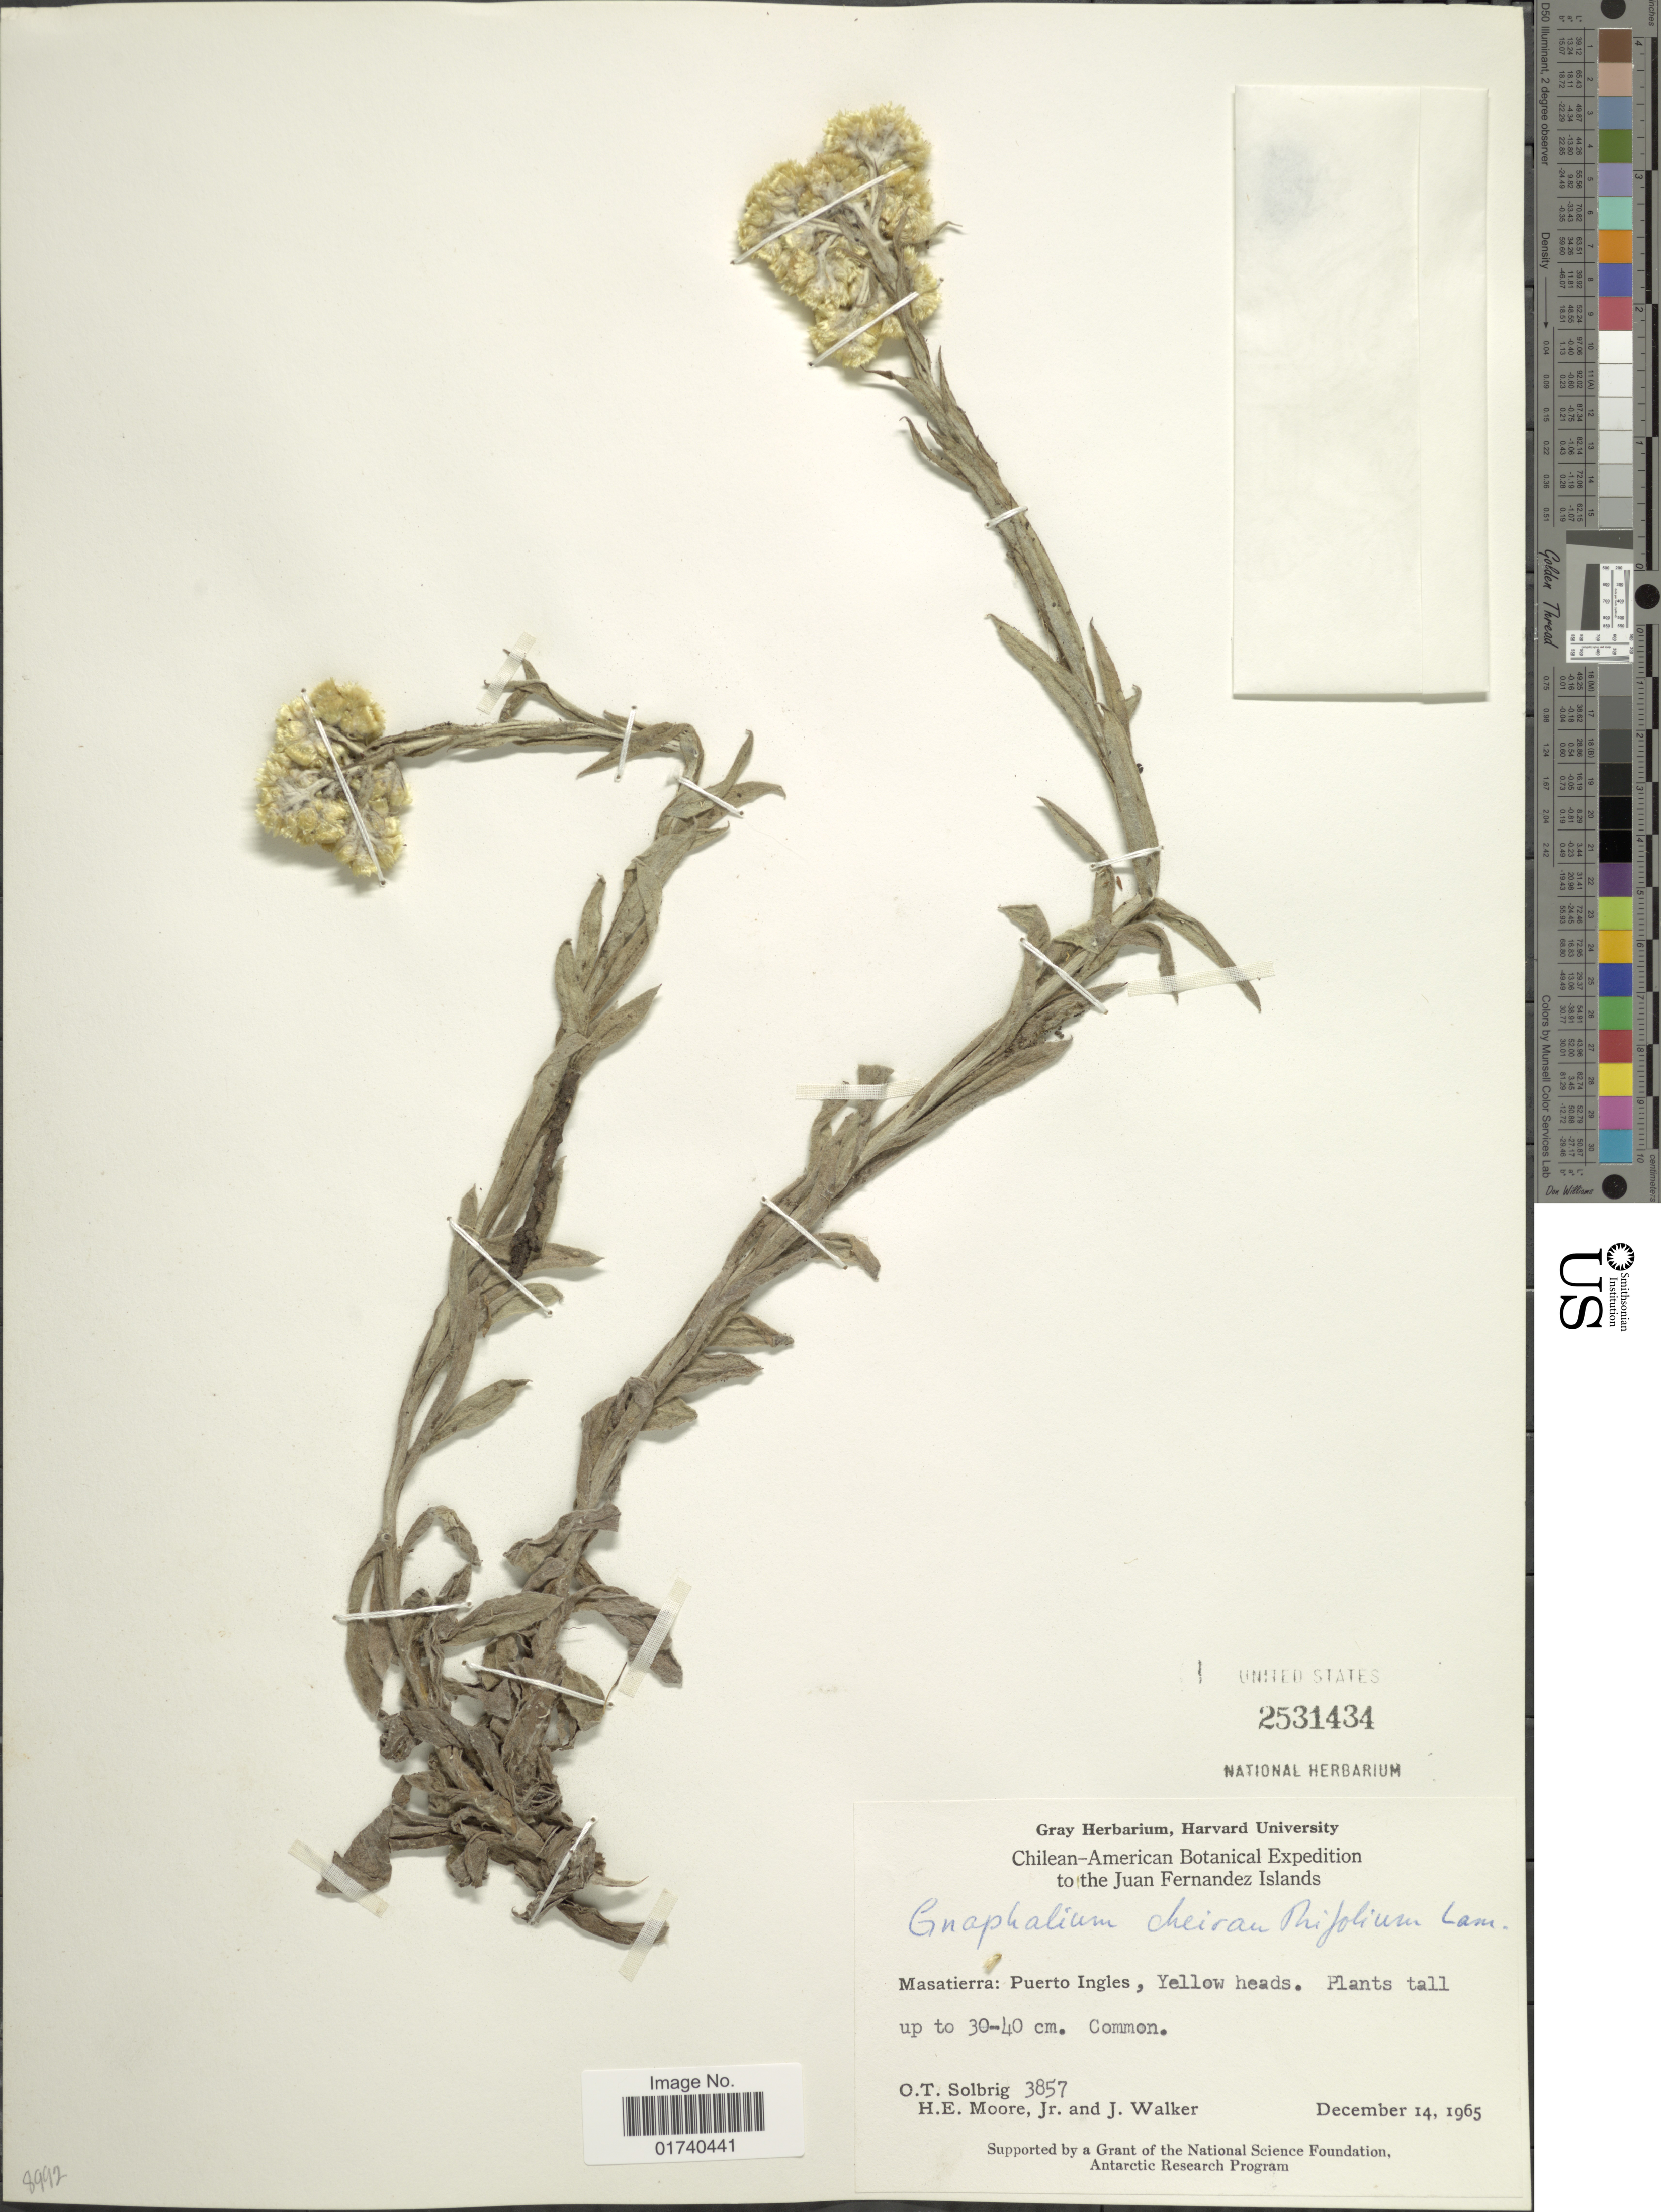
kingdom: Plantae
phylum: Tracheophyta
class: Magnoliopsida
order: Asterales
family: Asteraceae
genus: Pseudognaphalium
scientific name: Pseudognaphalium cheiranthifolium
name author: (Lam.) Hilliard & B.L. Burtt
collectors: O. T. Solbrig, H. E. Moore & J. Walker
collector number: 3857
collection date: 1965-12-14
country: Chile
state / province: Valparaíso (V)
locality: The Juan Fernandez Islands, Masatierra: Puerto Ingles, Yellow heads.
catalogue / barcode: US 2531434